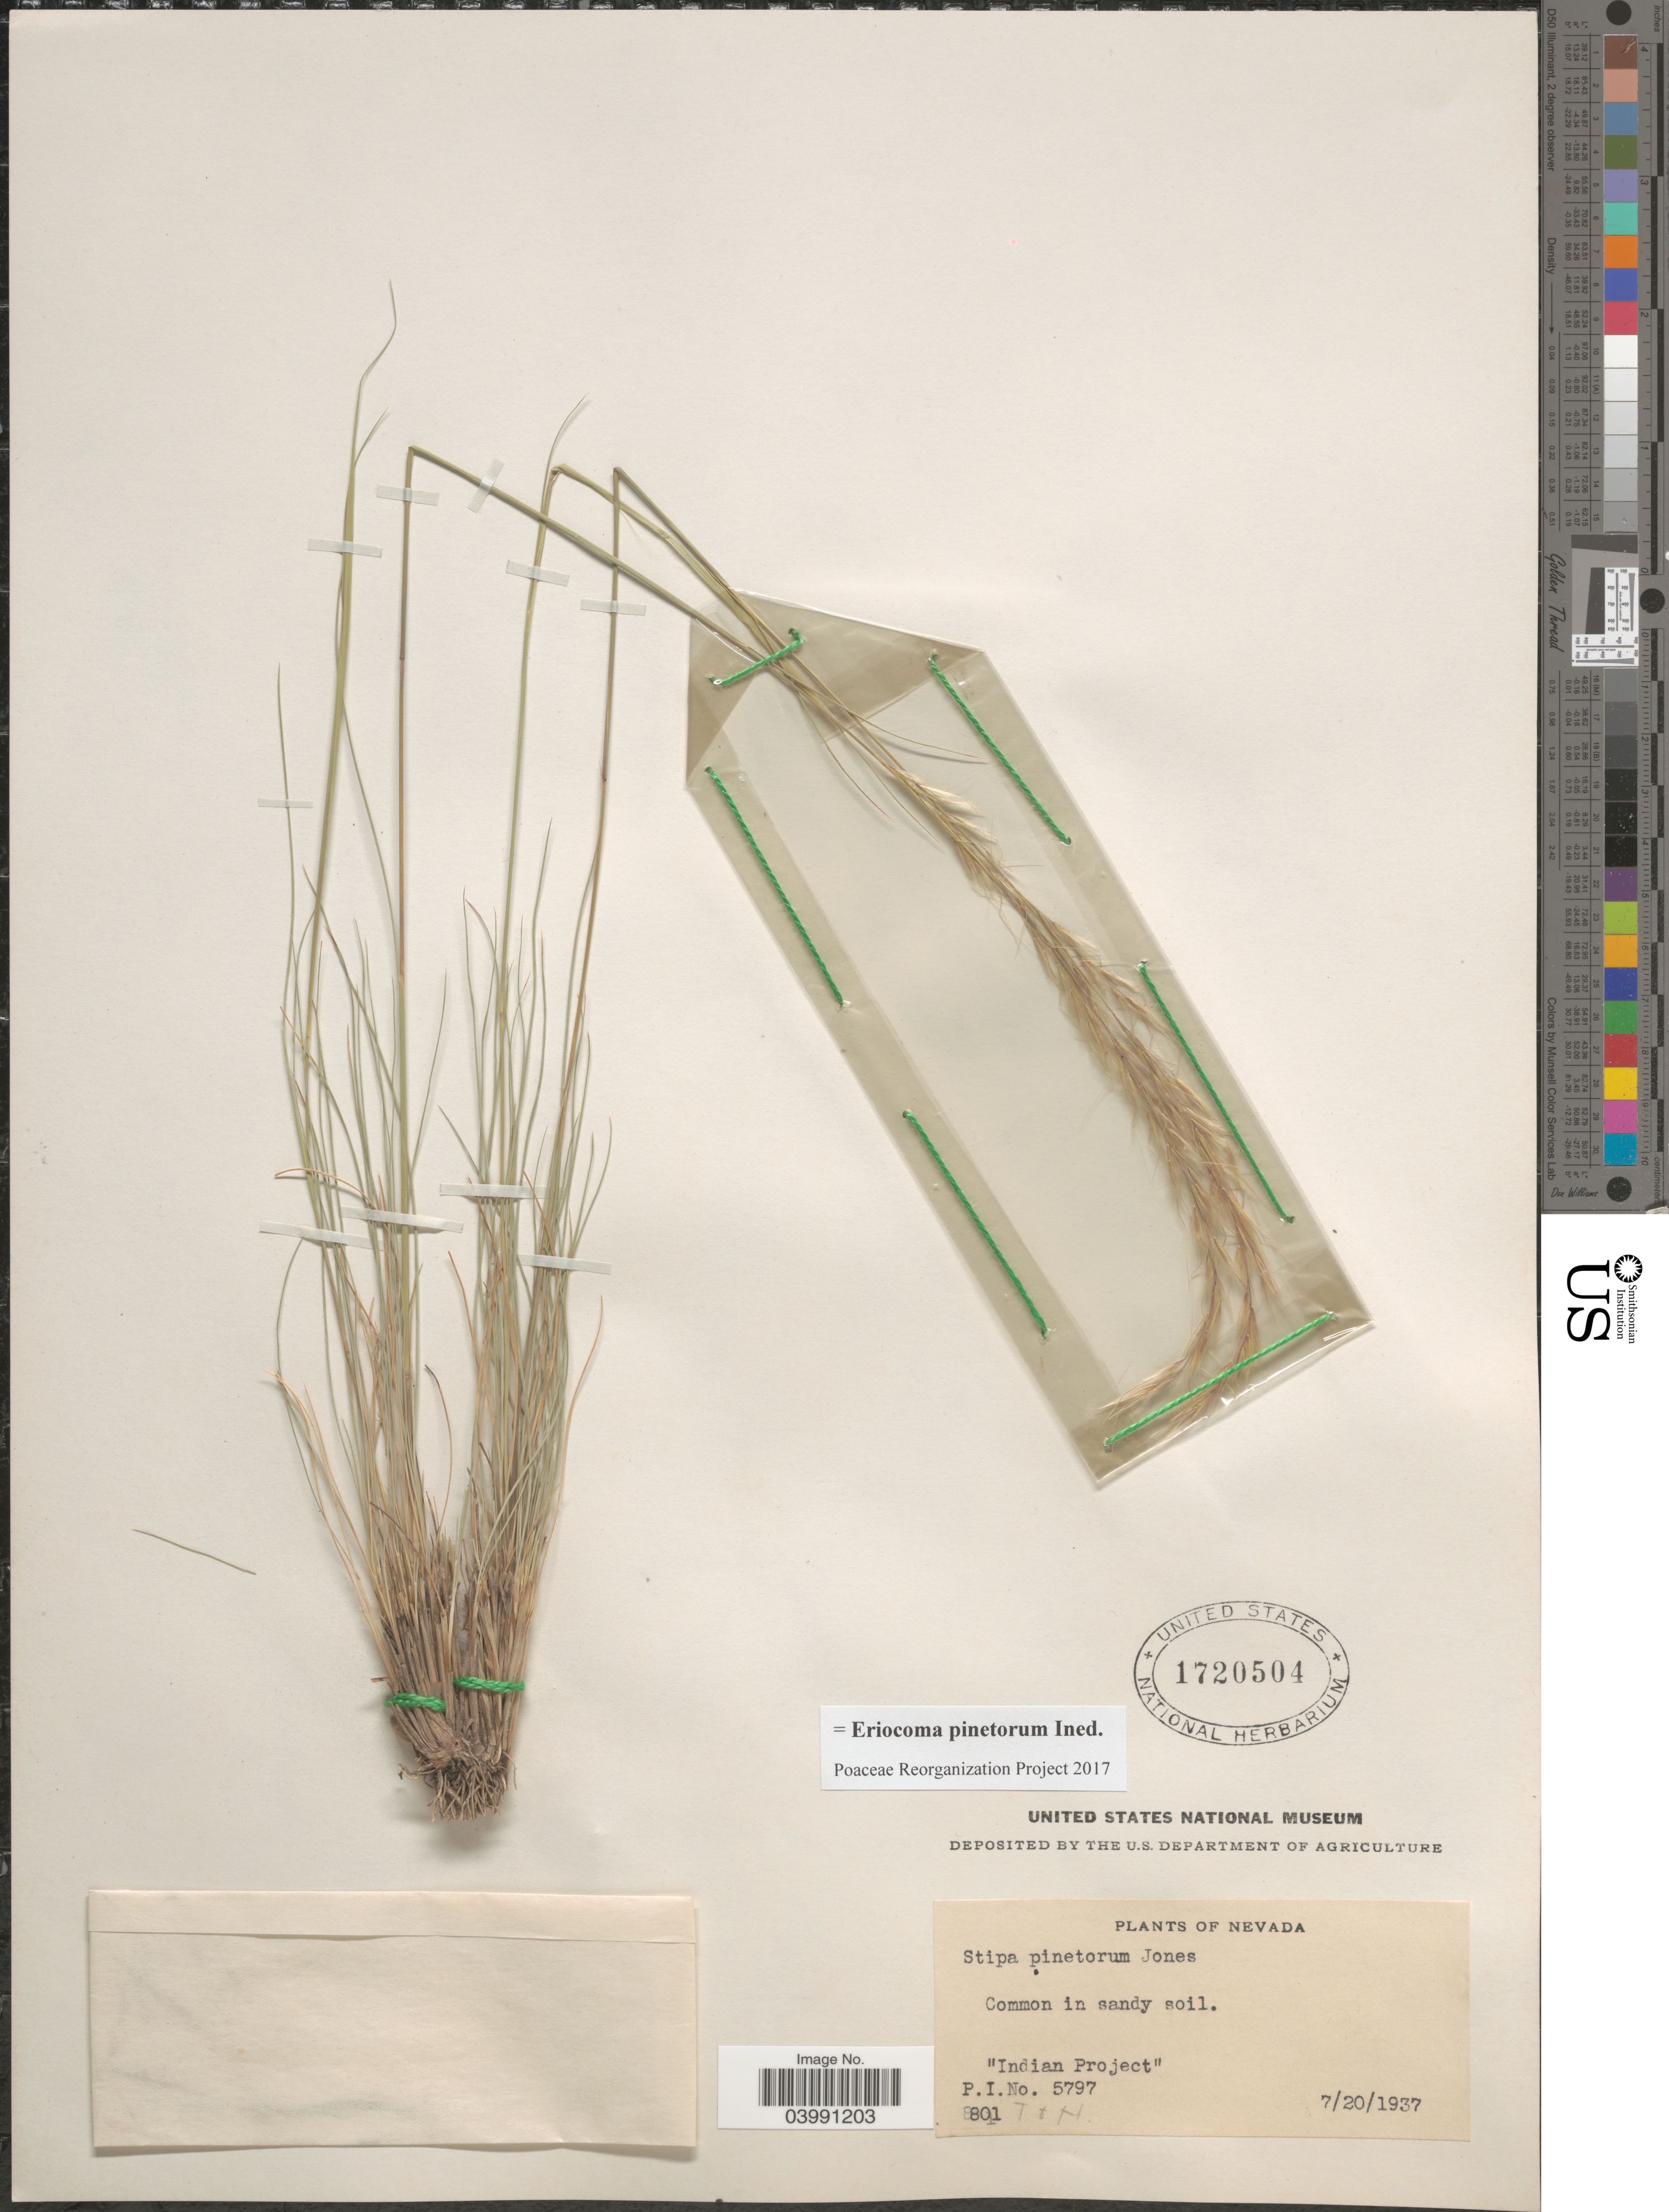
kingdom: Plantae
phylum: Tracheophyta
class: Liliopsida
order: Poales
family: Poaceae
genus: Eriocoma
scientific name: Eriocoma pinetorum ined.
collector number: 801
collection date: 1937-07-20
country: United States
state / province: Nevada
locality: Indian Project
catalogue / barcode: US 1720504